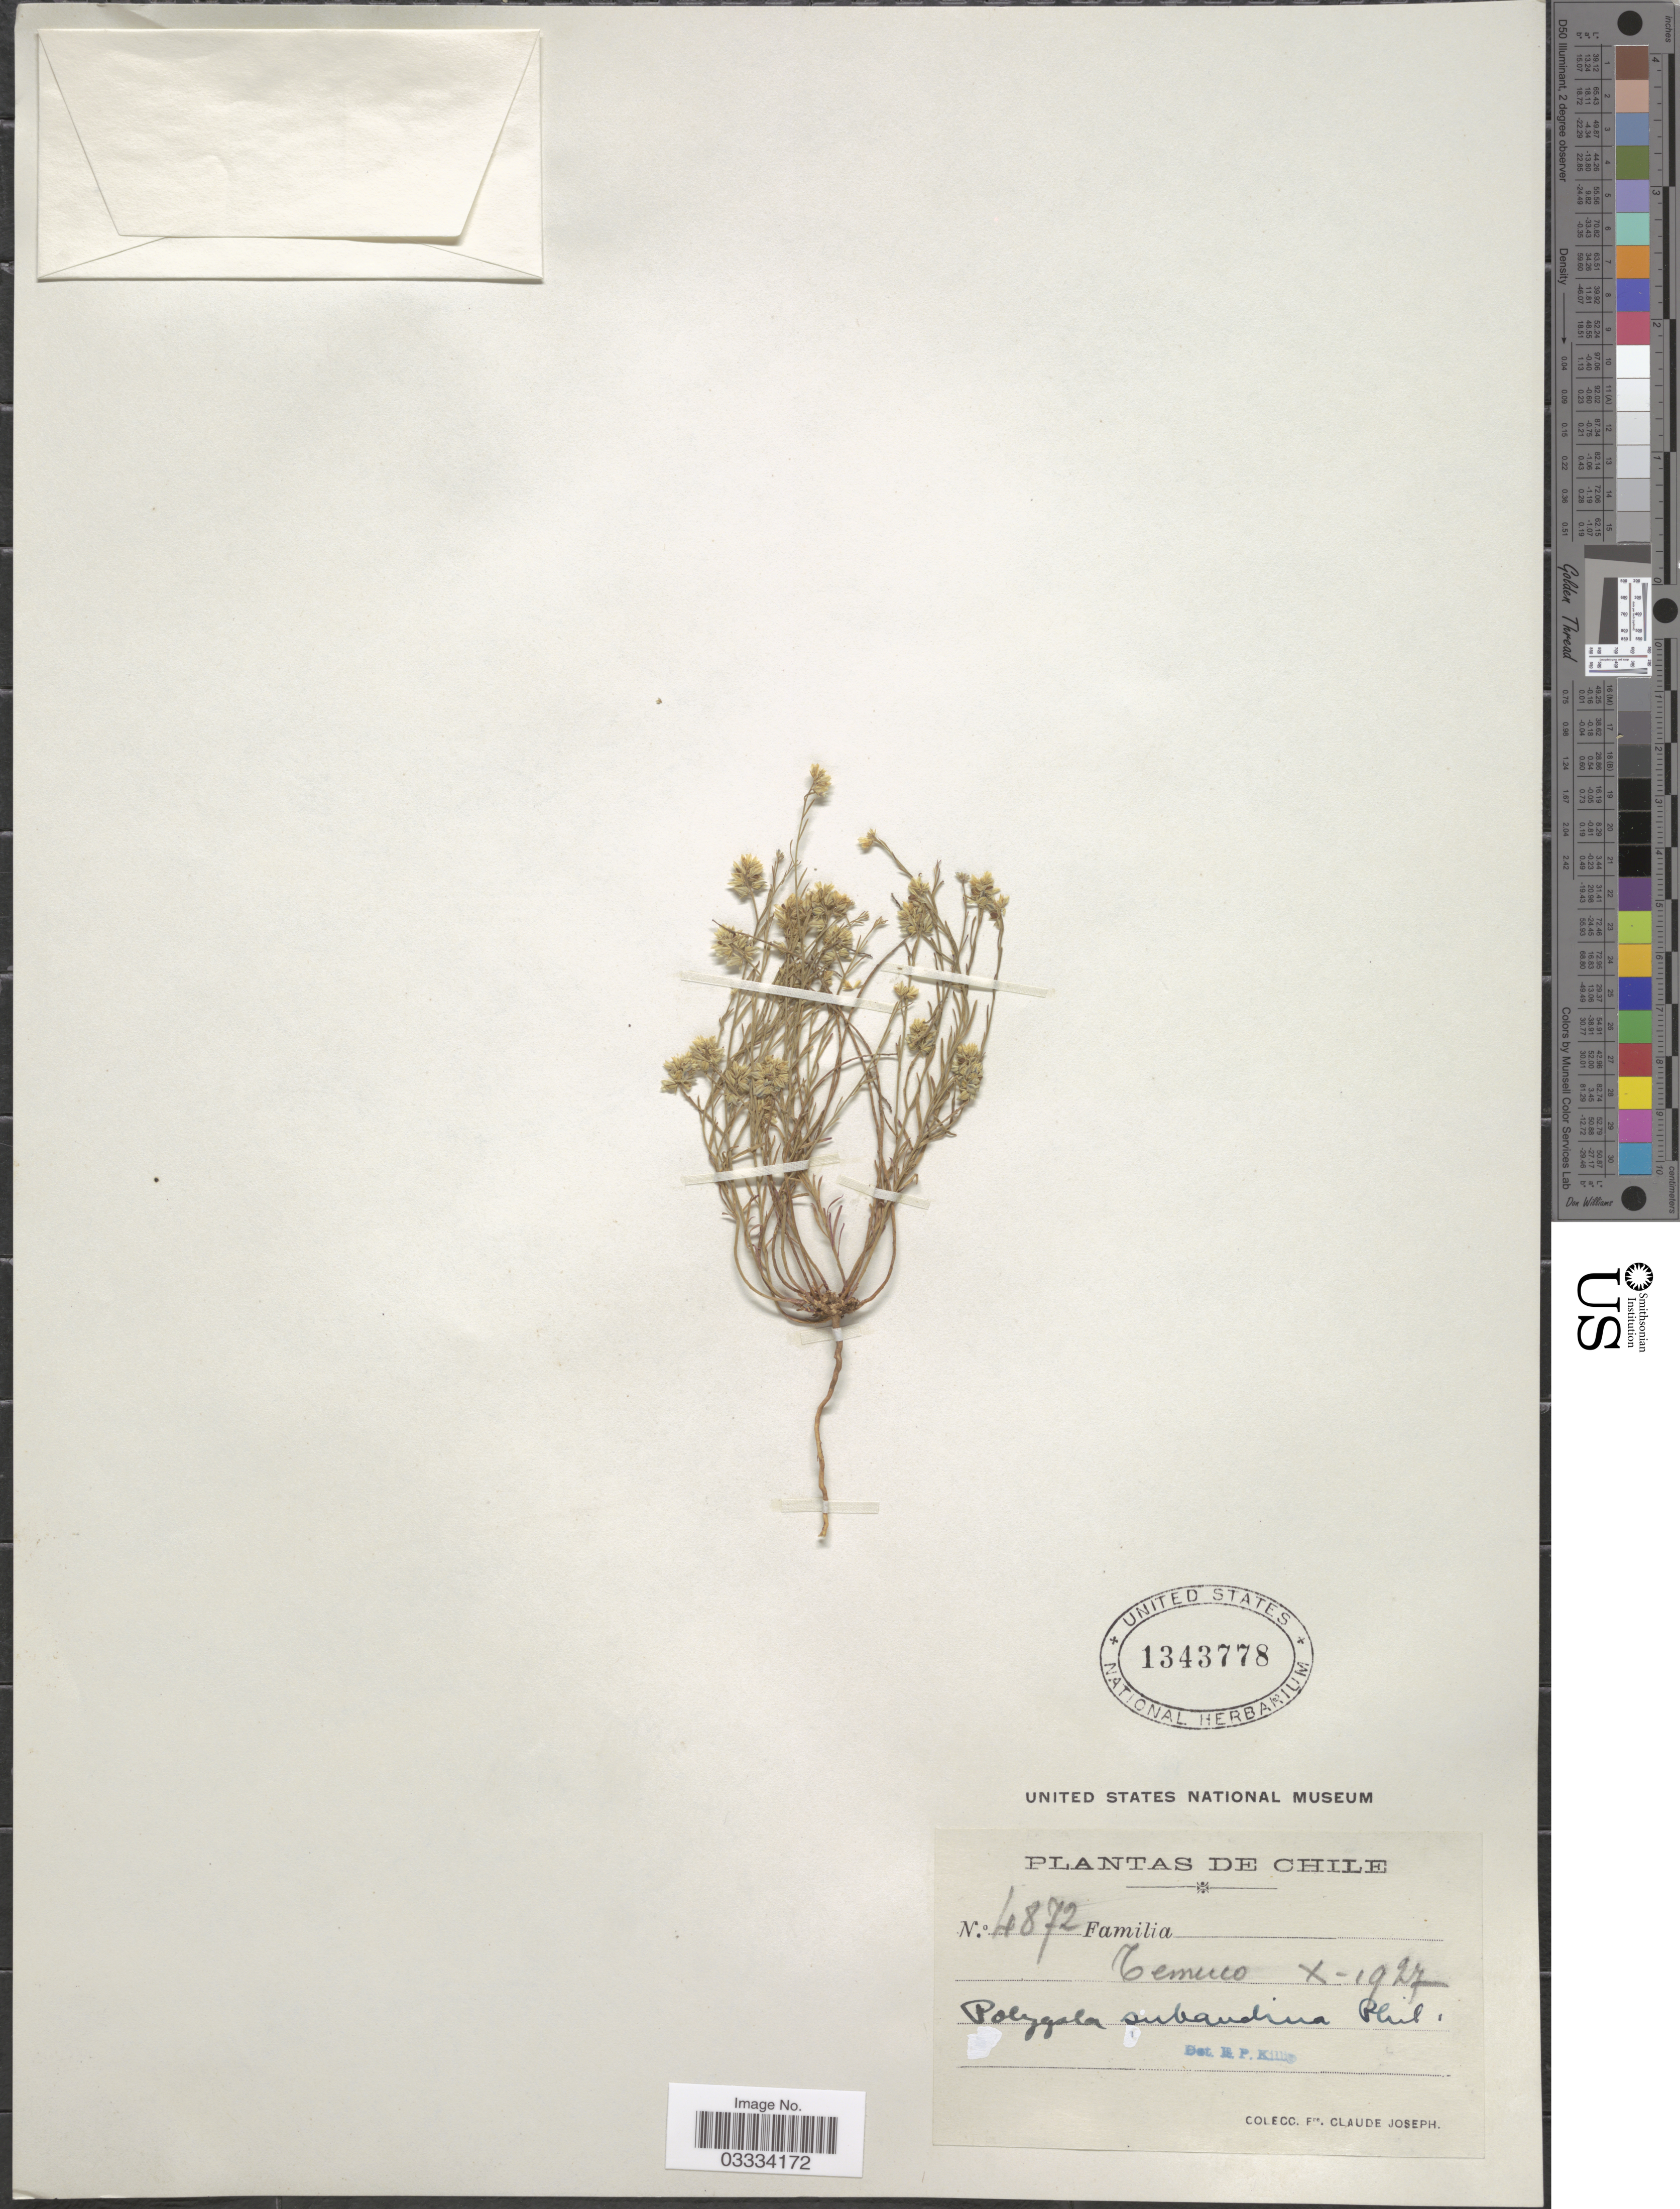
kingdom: Plantae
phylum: Tracheophyta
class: Magnoliopsida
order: Fabales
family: Polygalaceae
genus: Polygala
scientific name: Polygala subandina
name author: Phil.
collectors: Bro. Claude-Joseph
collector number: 4872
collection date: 1927-10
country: Chile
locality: Temuco.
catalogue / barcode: US 1343778